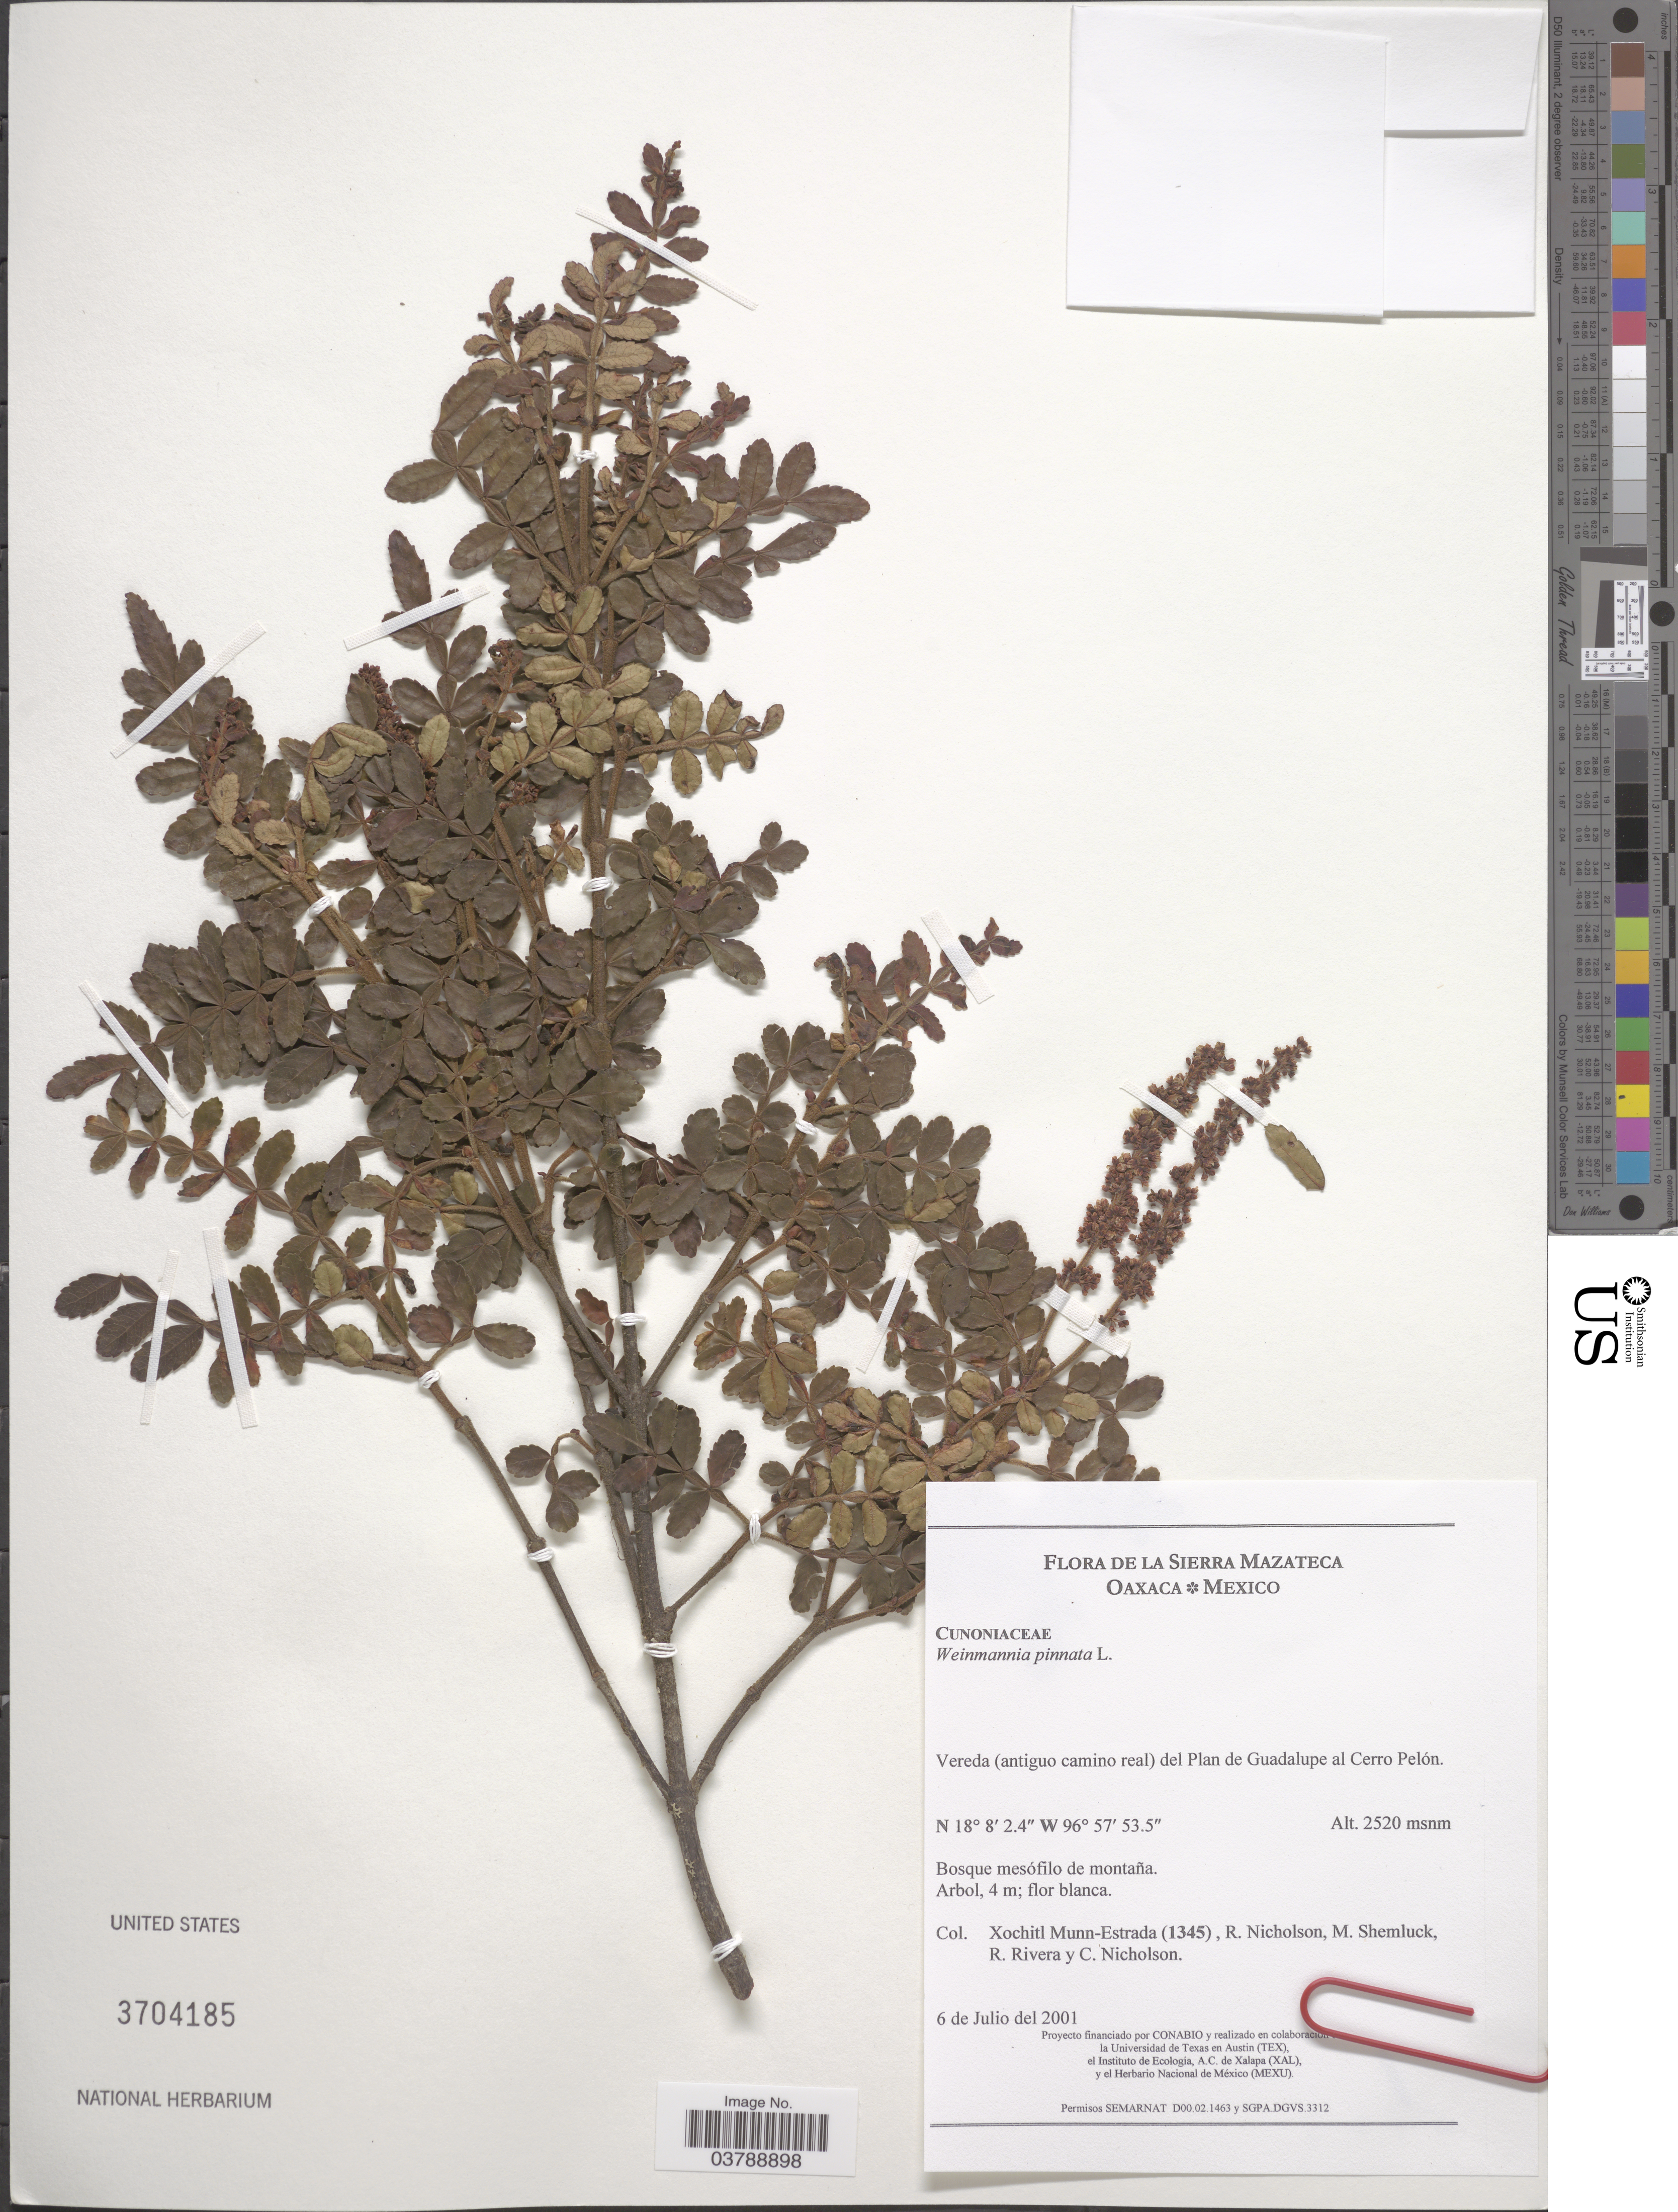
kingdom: Plantae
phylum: Tracheophyta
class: Magnoliopsida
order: Oxalidales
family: Cunoniaceae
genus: Weinmannia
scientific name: Weinmannia pinnata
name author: L.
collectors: X. Munn-Estrada, R. Nicholson, M. Shemluck, R. Rivera & C. Nicholson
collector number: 1345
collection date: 2001-07-06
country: Mexico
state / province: Oaxaca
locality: Sierra Mazateca. Vereda (antiguo amino real) del Plan de Guadalupe al Cerro Pelón.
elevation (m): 2520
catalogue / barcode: US 3704185